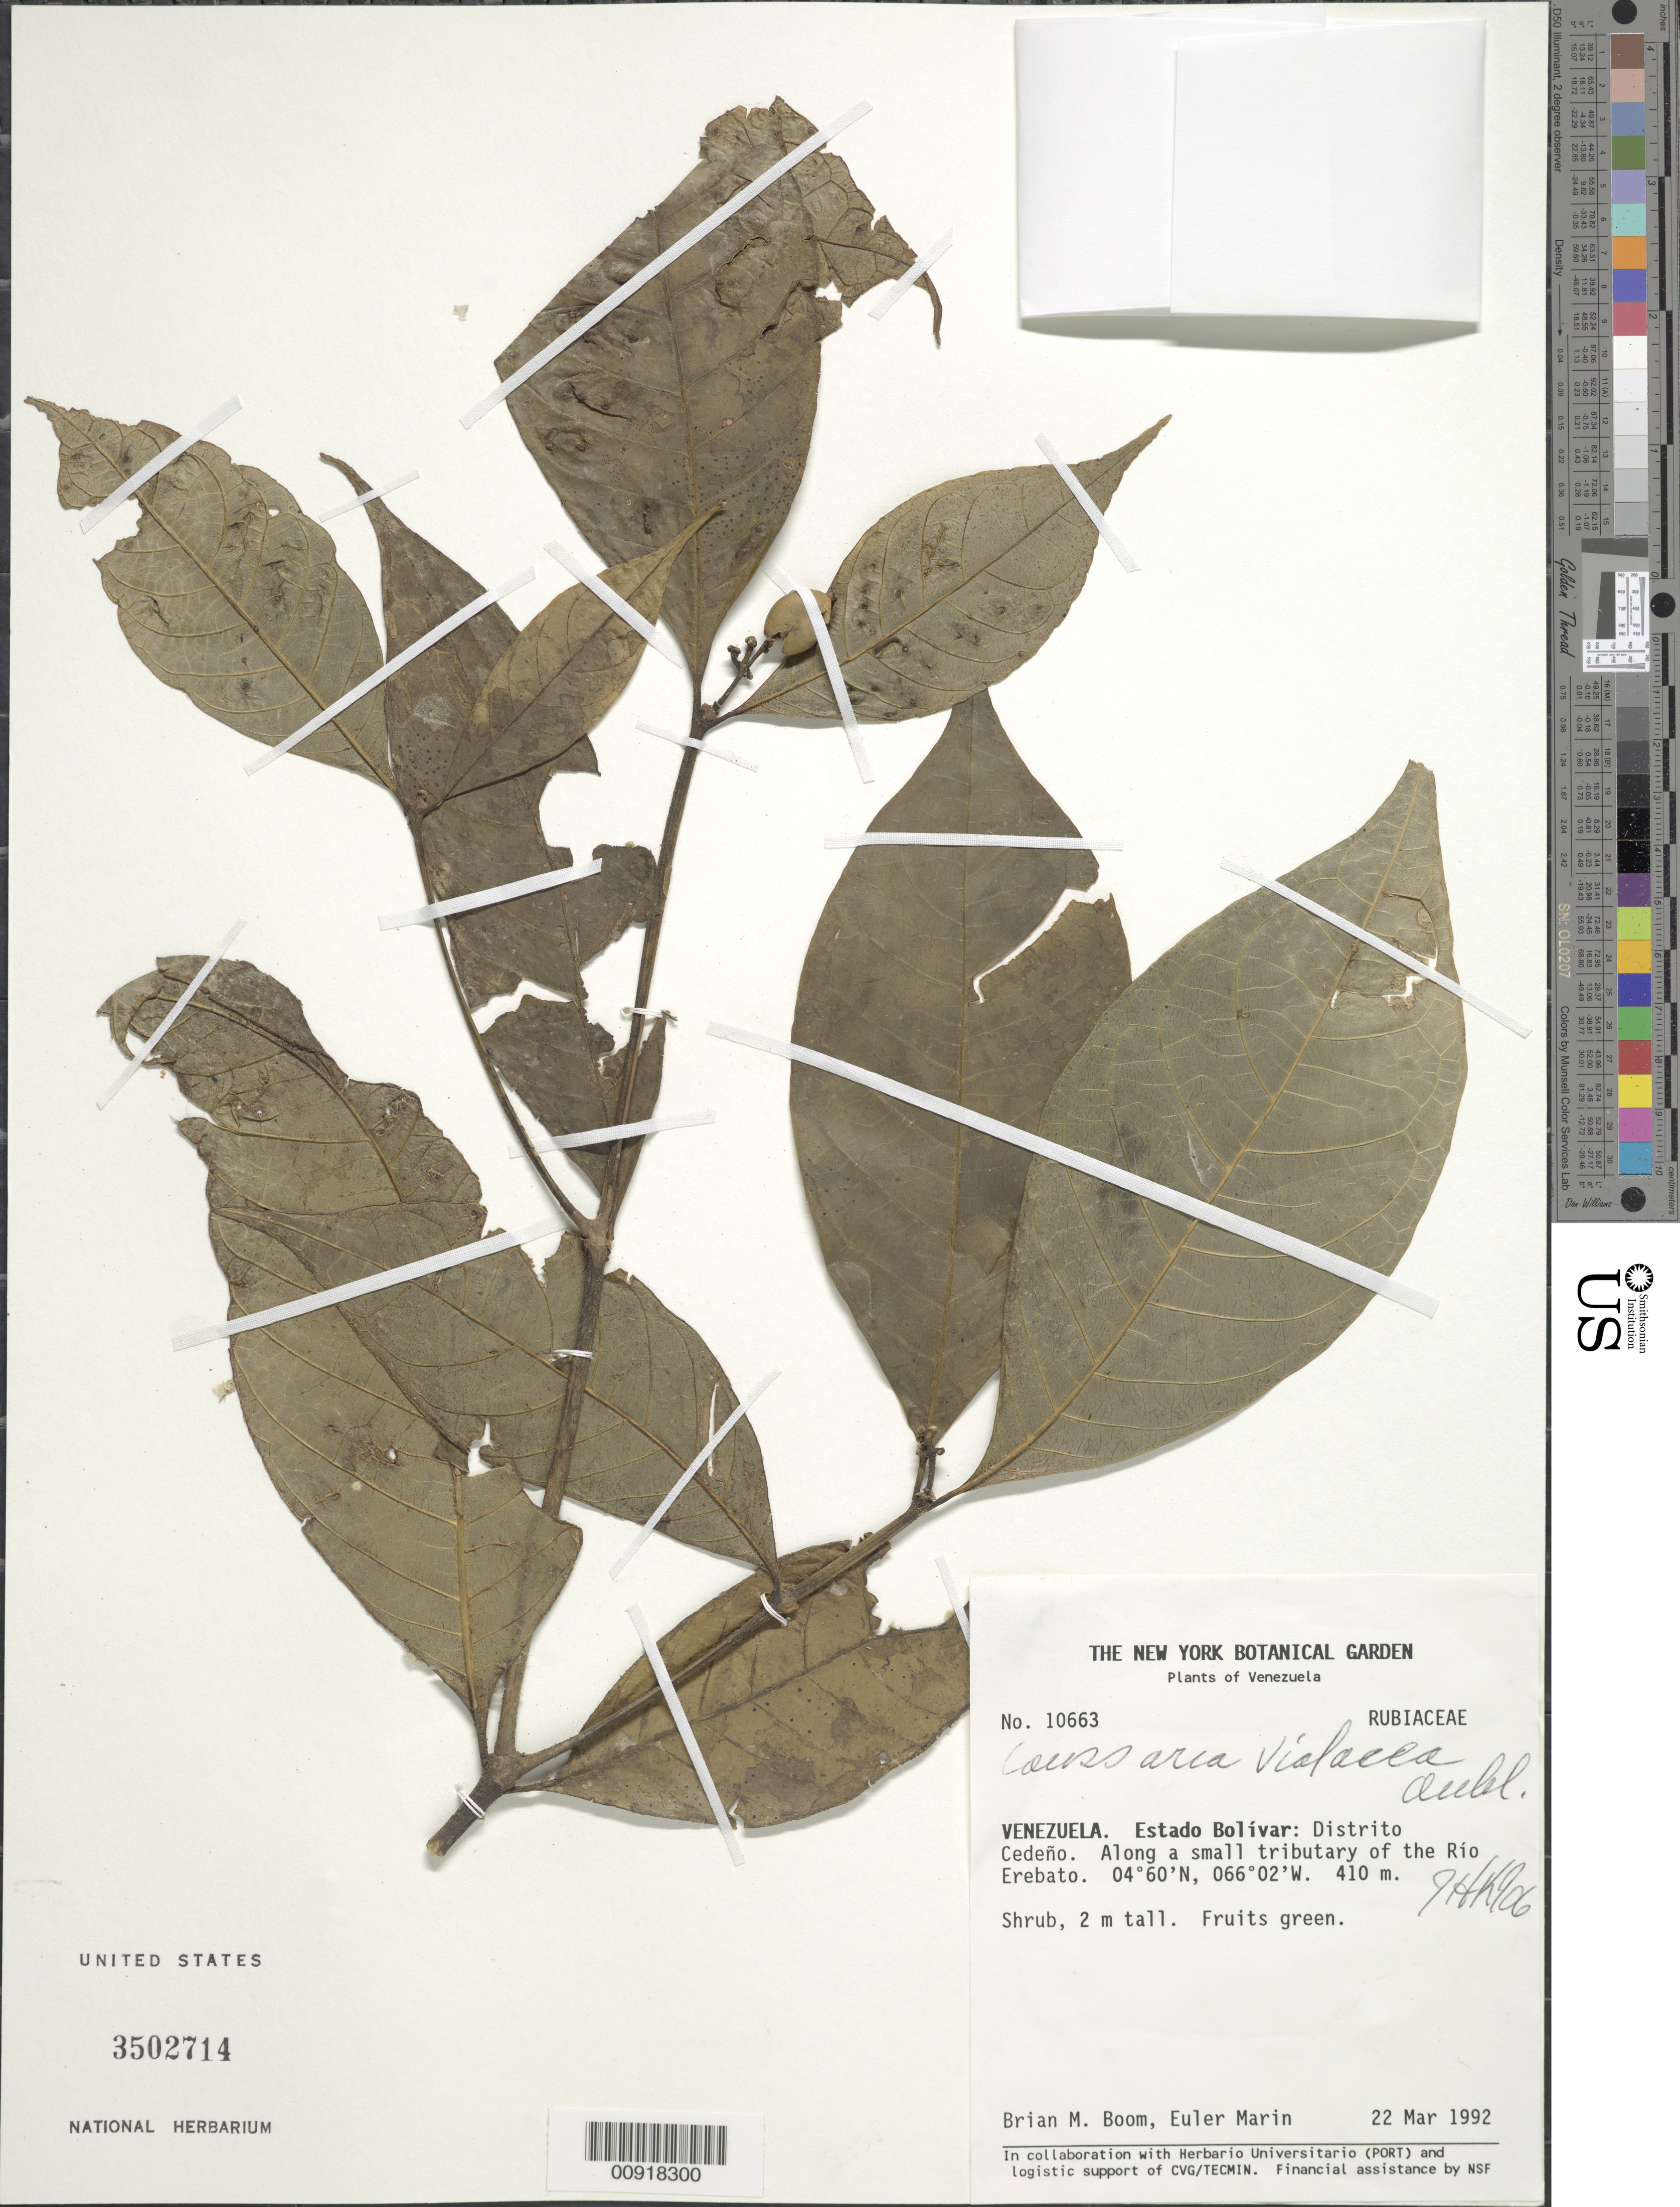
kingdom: Plantae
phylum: Tracheophyta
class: Magnoliopsida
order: Gentianales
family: Rubiaceae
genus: Coussarea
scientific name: Coussarea violacea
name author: Aubl.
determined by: Kirkbride, J. H.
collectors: B. M. Boom & E. Marin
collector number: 10663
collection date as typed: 22-Mar-92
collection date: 1992-03-22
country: Venezuela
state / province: Bolívar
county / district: Cedeño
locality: Río Erebato, along small tributary of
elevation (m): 410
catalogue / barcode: US 3502714